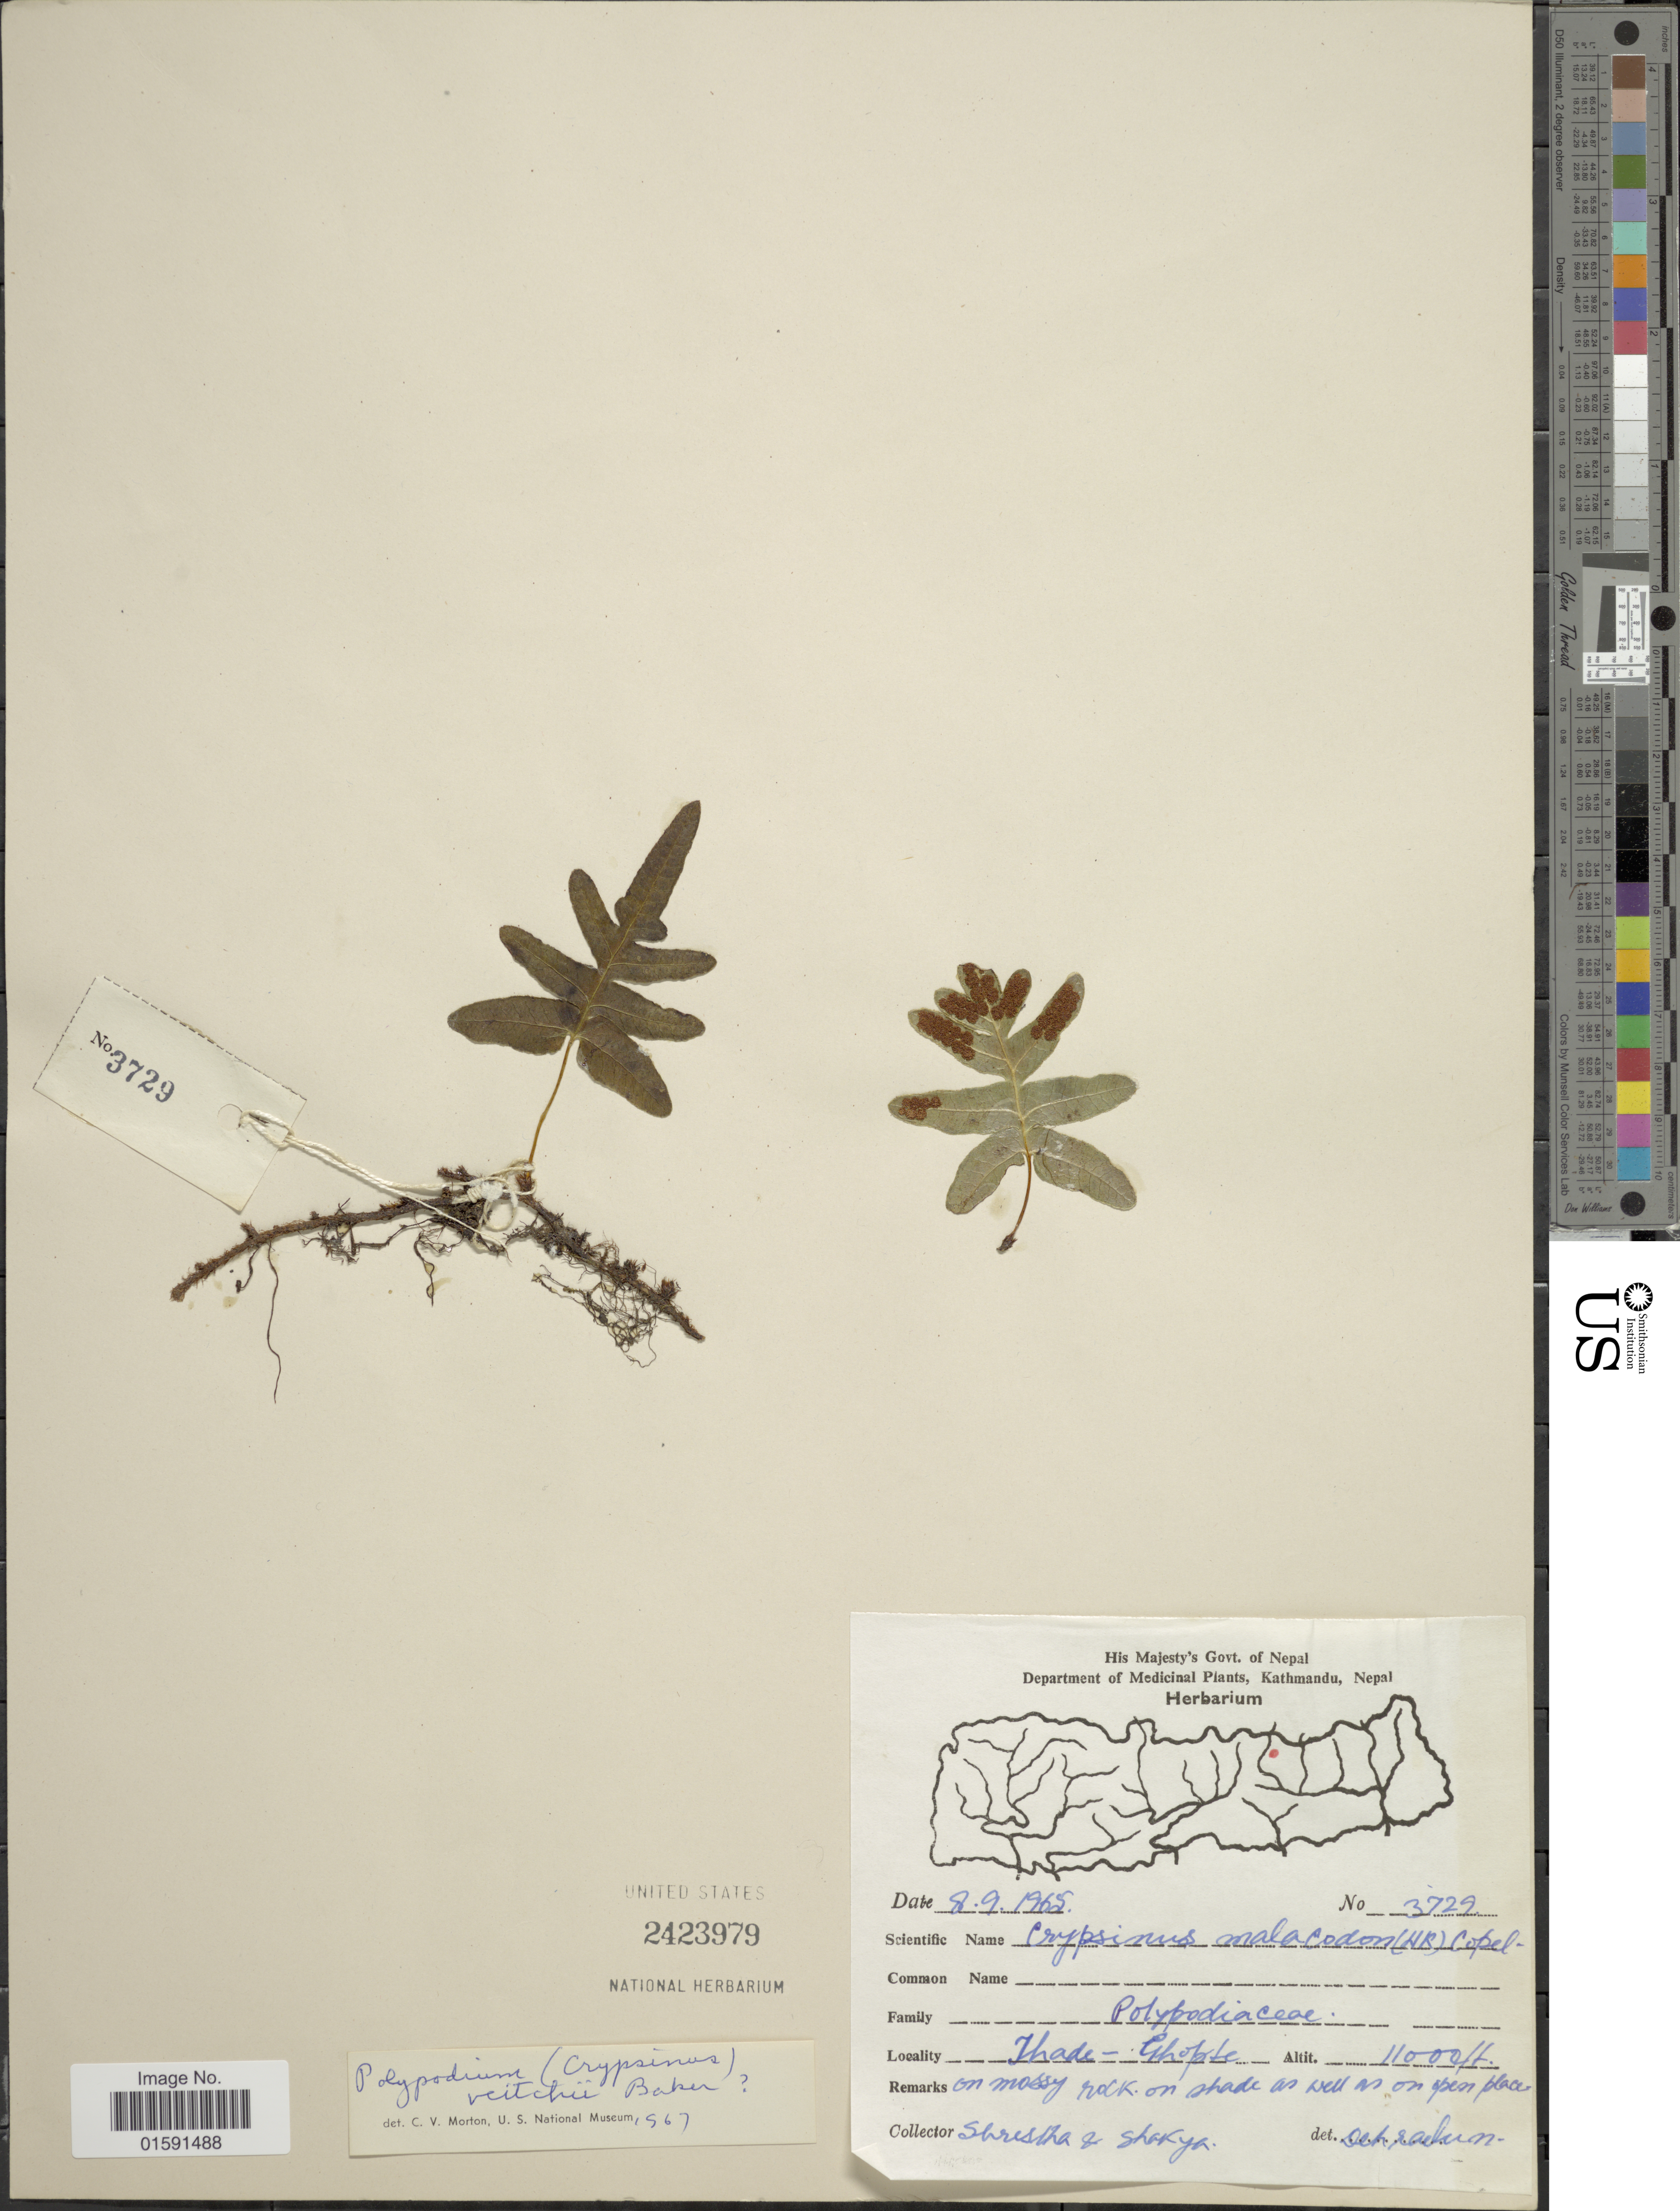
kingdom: Plantae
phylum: Tracheophyta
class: Polypodiopsida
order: Polypodiales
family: Polypodiaceae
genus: Selliguea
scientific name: Selliguea veitchii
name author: (Baker) H. Ohashi & K. Ohashi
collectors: -. Shrestha & P. Shakya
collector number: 3729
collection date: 1965-09-08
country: Nepal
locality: Ihade-Ghops [interpreted]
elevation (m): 3353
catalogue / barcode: US 2423979